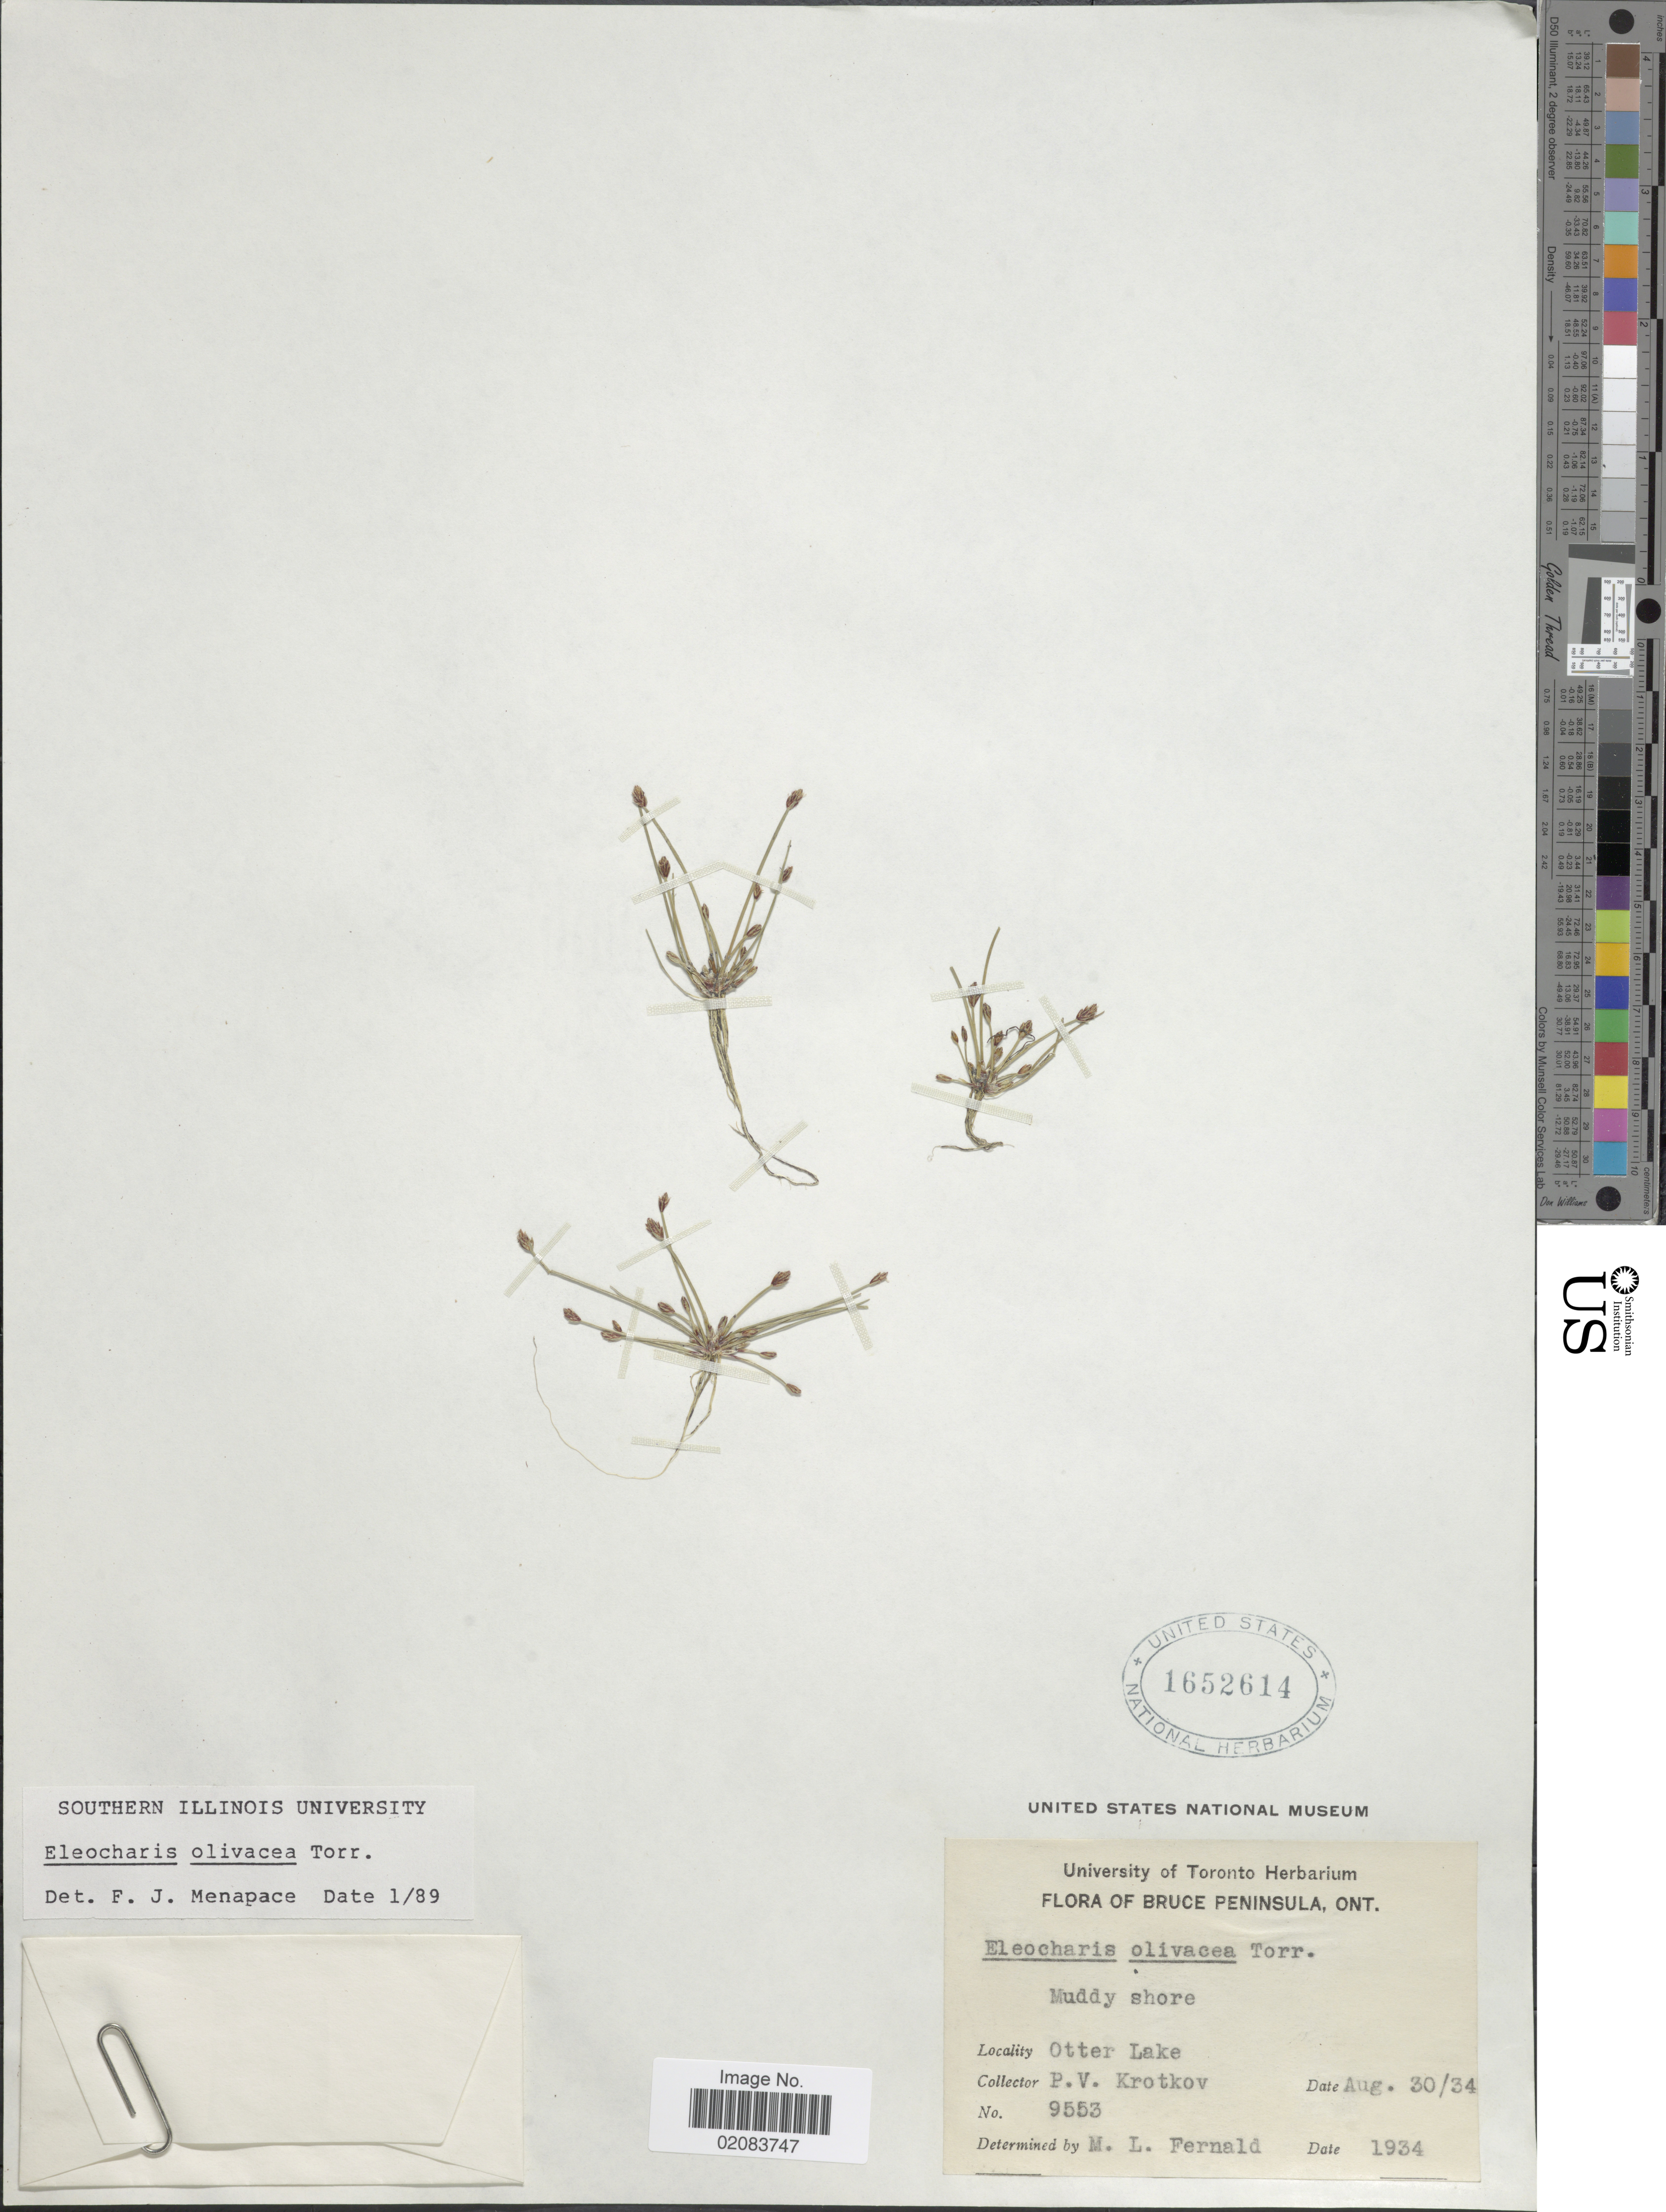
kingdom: Plantae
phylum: Tracheophyta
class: Liliopsida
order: Poales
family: Cyperaceae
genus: Eleocharis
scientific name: Eleocharis olivacea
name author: Torr.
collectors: P. V. Krotkov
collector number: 9553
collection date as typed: Transcribed d/m/y: 30/8/34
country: Canada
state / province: Ontario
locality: Bruce Peninsula, muddy shore, Otter Lake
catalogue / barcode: US 1652614